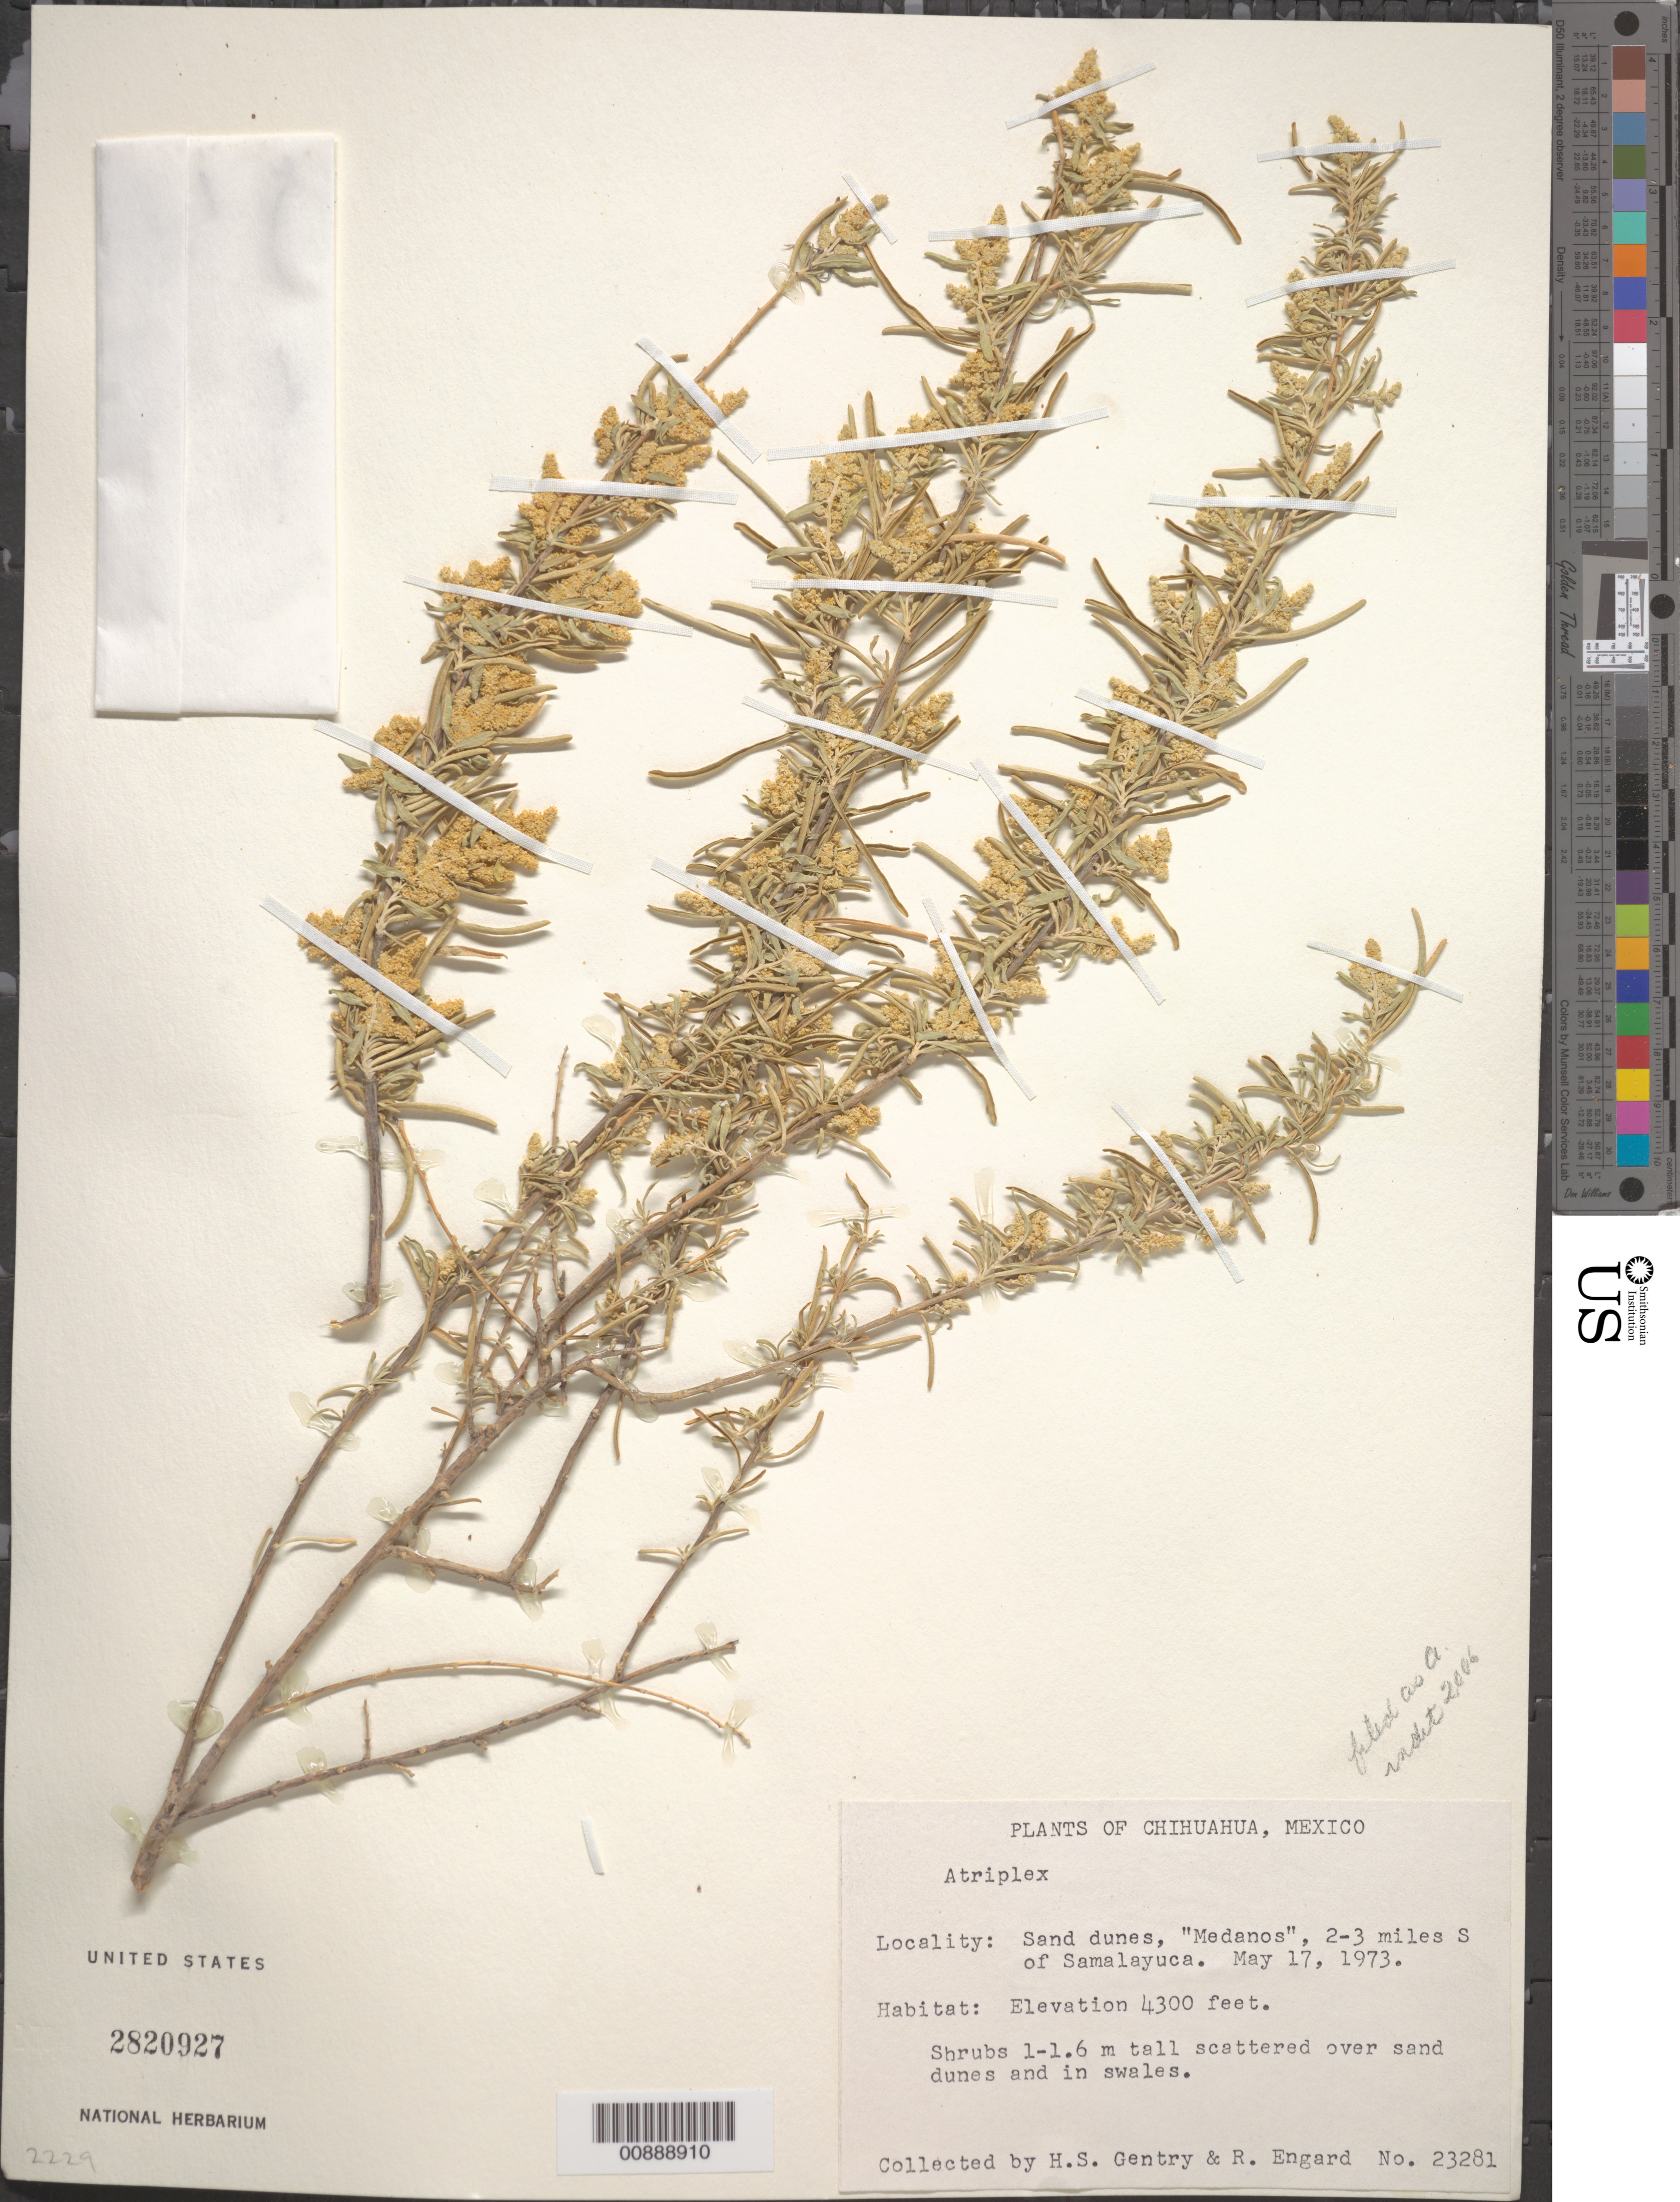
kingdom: Plantae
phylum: Tracheophyta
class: Magnoliopsida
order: Caryophyllales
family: Amaranthaceae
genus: Atriplex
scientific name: Atriplex sp.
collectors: H. S. Gentry & R. Engard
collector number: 23281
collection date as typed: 17 May 1973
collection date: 1973-05-17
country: Mexico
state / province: Chihuahua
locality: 2-3 miles S of Samalayuca, Chihuahua.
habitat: Scattered over sand dunes ("medanos") and in swales.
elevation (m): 1311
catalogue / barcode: US 2820927